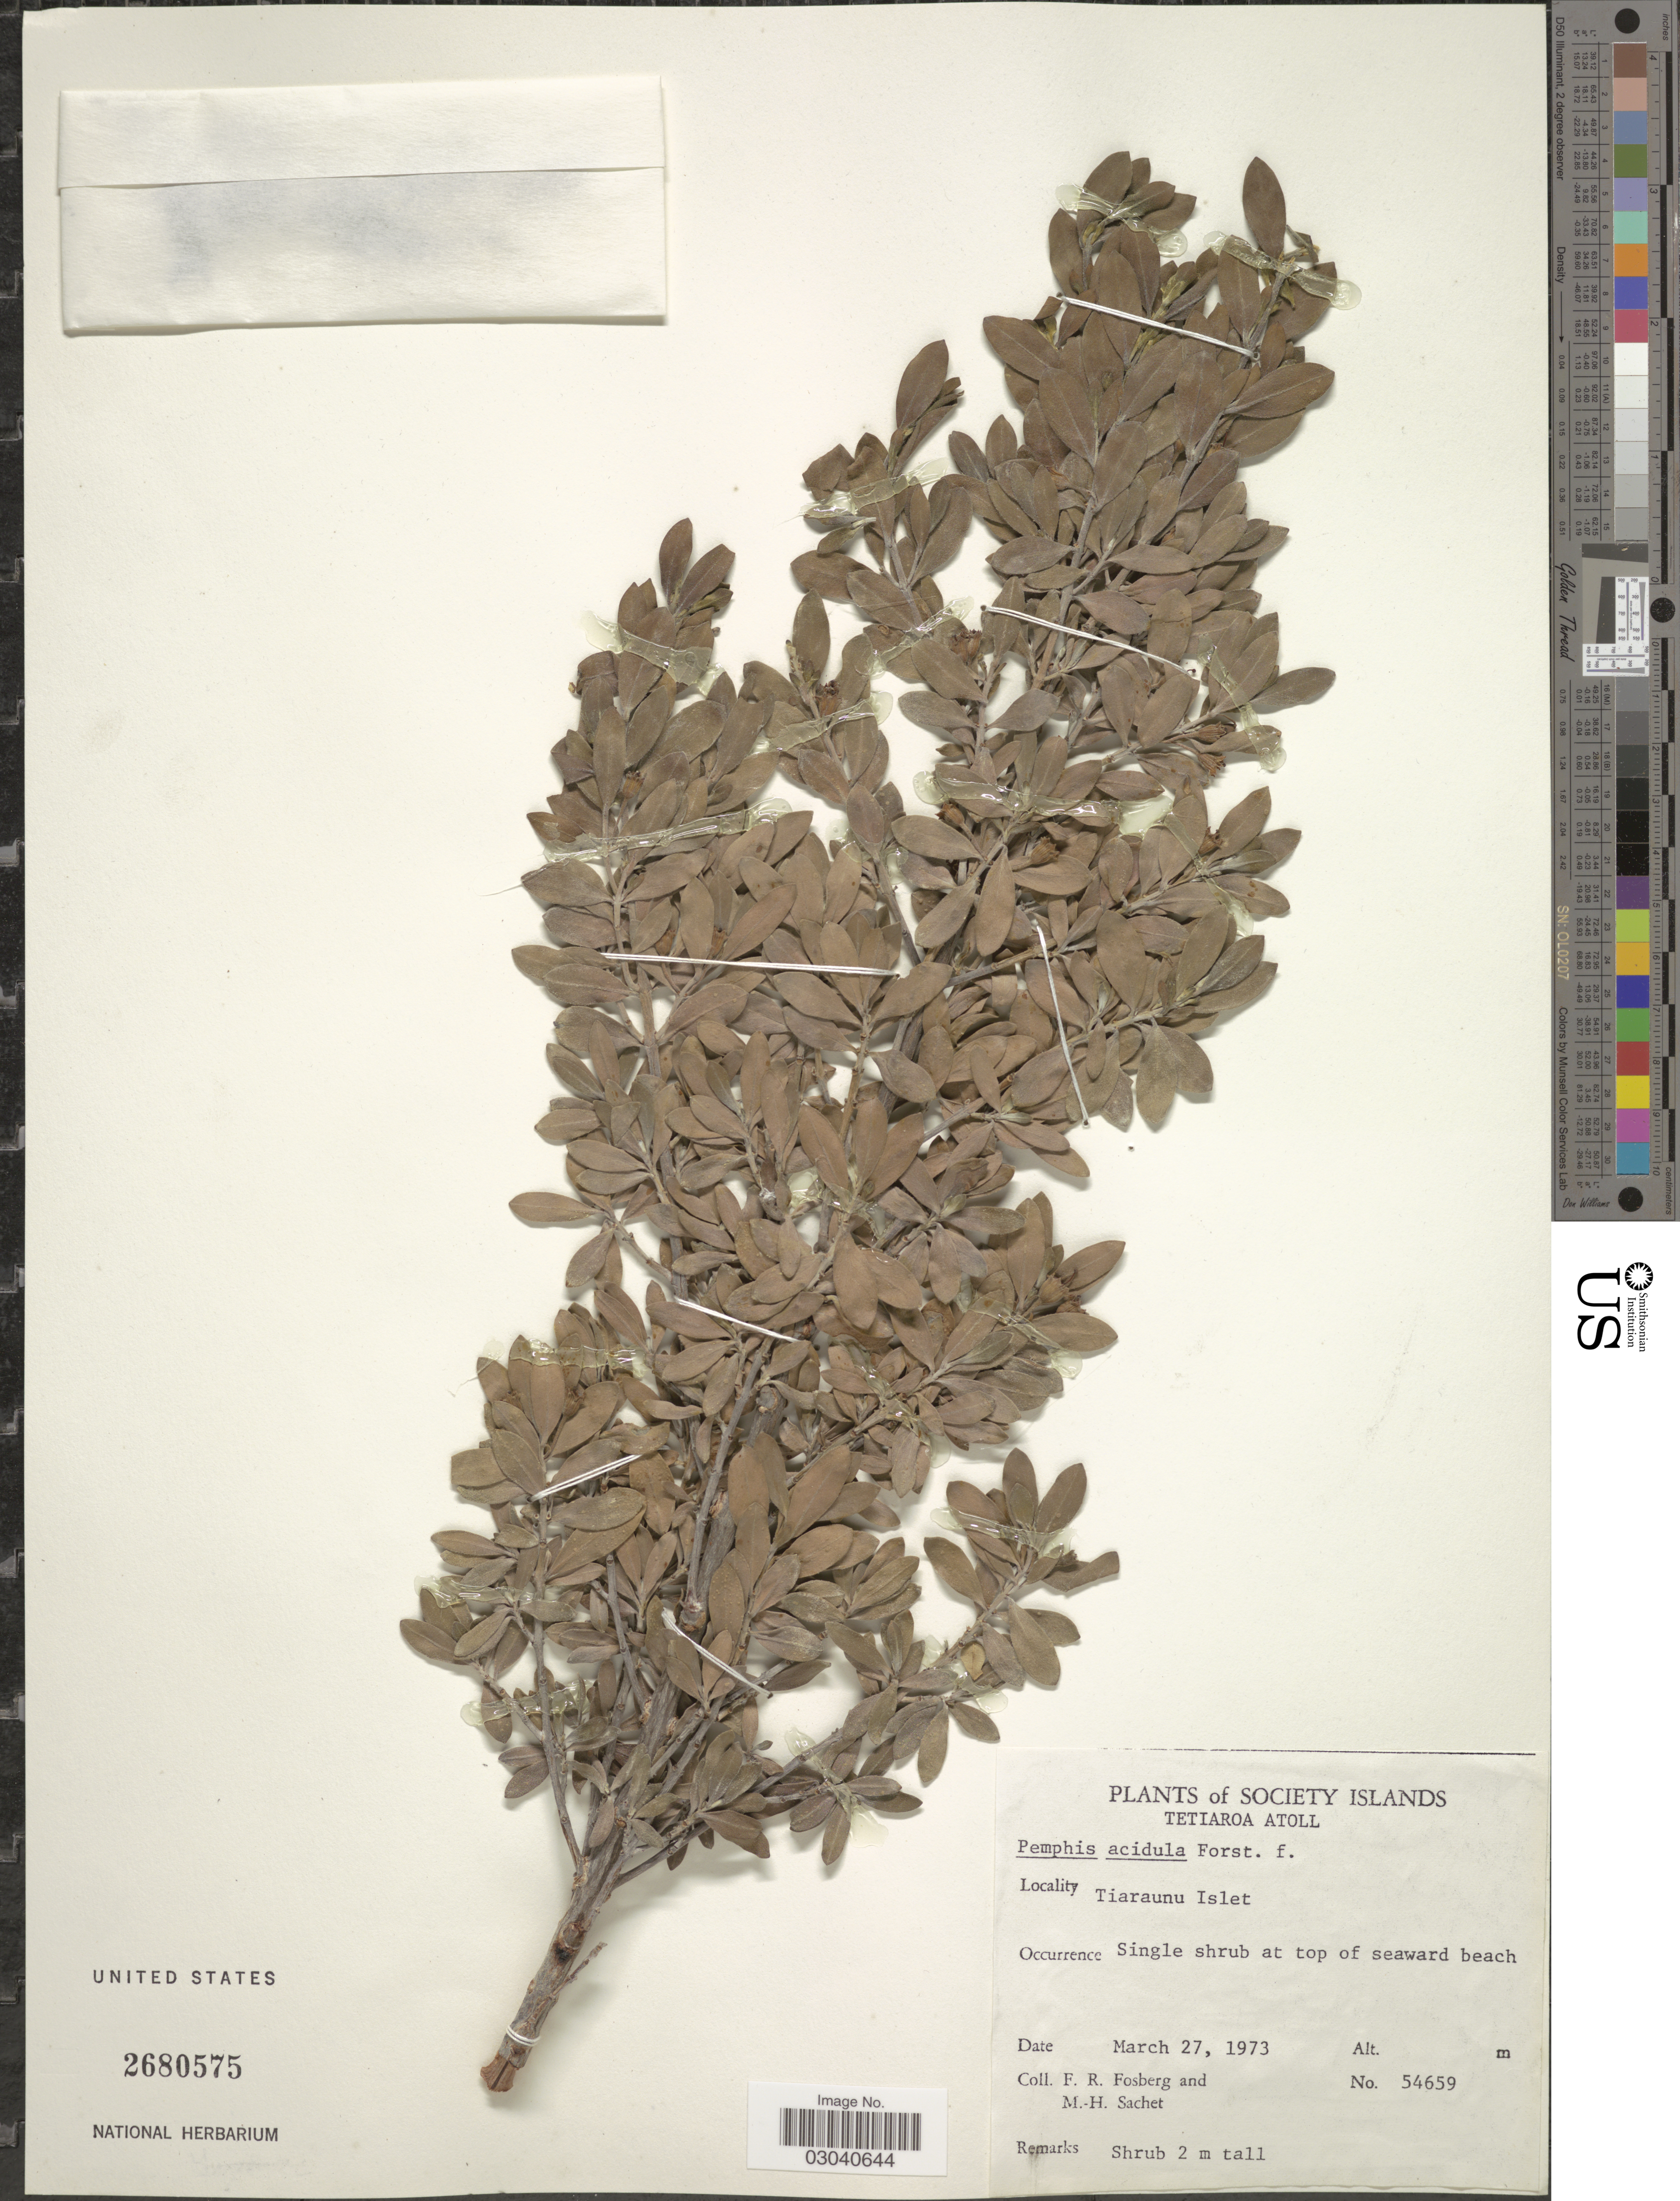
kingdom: Plantae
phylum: Tracheophyta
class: Magnoliopsida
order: Myrtales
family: Lythraceae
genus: Pemphis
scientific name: Pemphis acidula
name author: J.R. Forst. & G. Forst.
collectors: F. R. Fosberg & M.-H. Sachet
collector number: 54659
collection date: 1973-03-27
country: French Polynesia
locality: Society Islands. Tetiaroa Atoll. Tiaraunu Islet.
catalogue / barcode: US 2680575